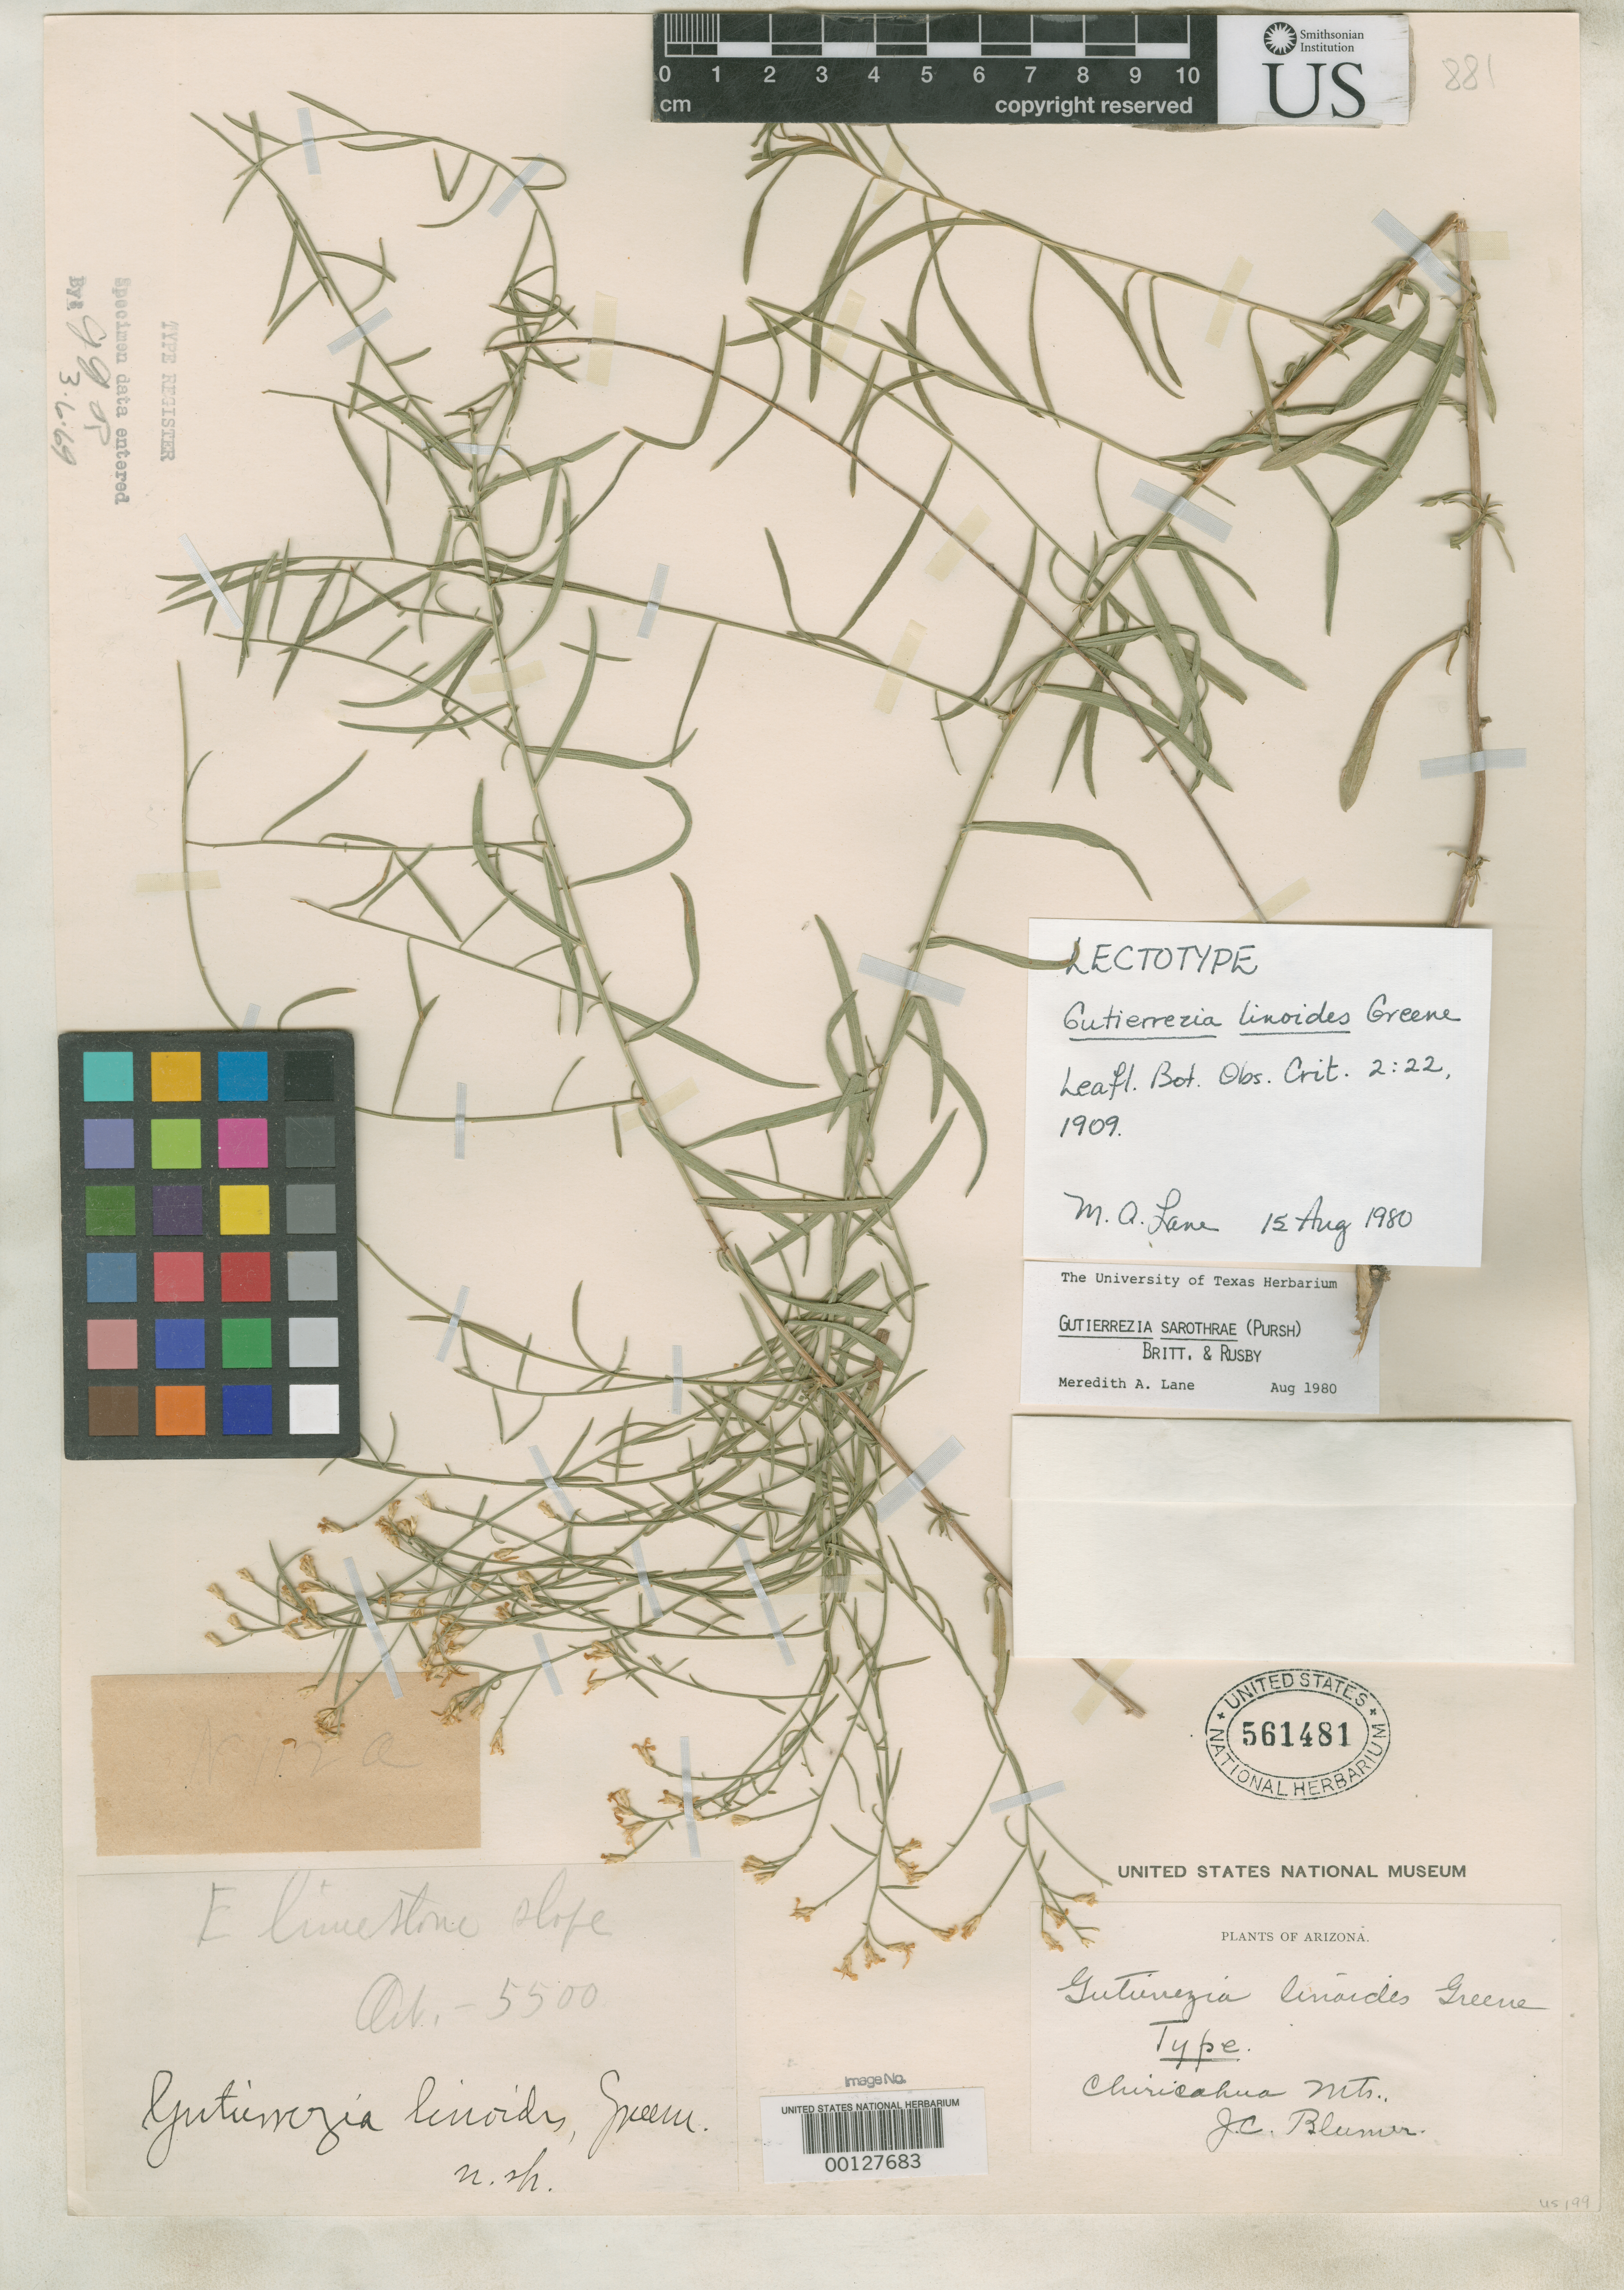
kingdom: Plantae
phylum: Tracheophyta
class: Magnoliopsida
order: Asterales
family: Asteraceae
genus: Gutierrezia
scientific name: Gutierrezia linoides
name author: Greene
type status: Holotype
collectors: J. C. Blumer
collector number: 112a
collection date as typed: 1907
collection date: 1907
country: United States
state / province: Arizona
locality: Chiricahui Mts.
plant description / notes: Specimen annotated (by Greene?) as "Type"; annotated by Lane (1980) as "lectotype" but not lectotypified; this is presumably the US sheet cited as [holo]type (1985, Syst. Bot. 10: 25).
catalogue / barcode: US 561481